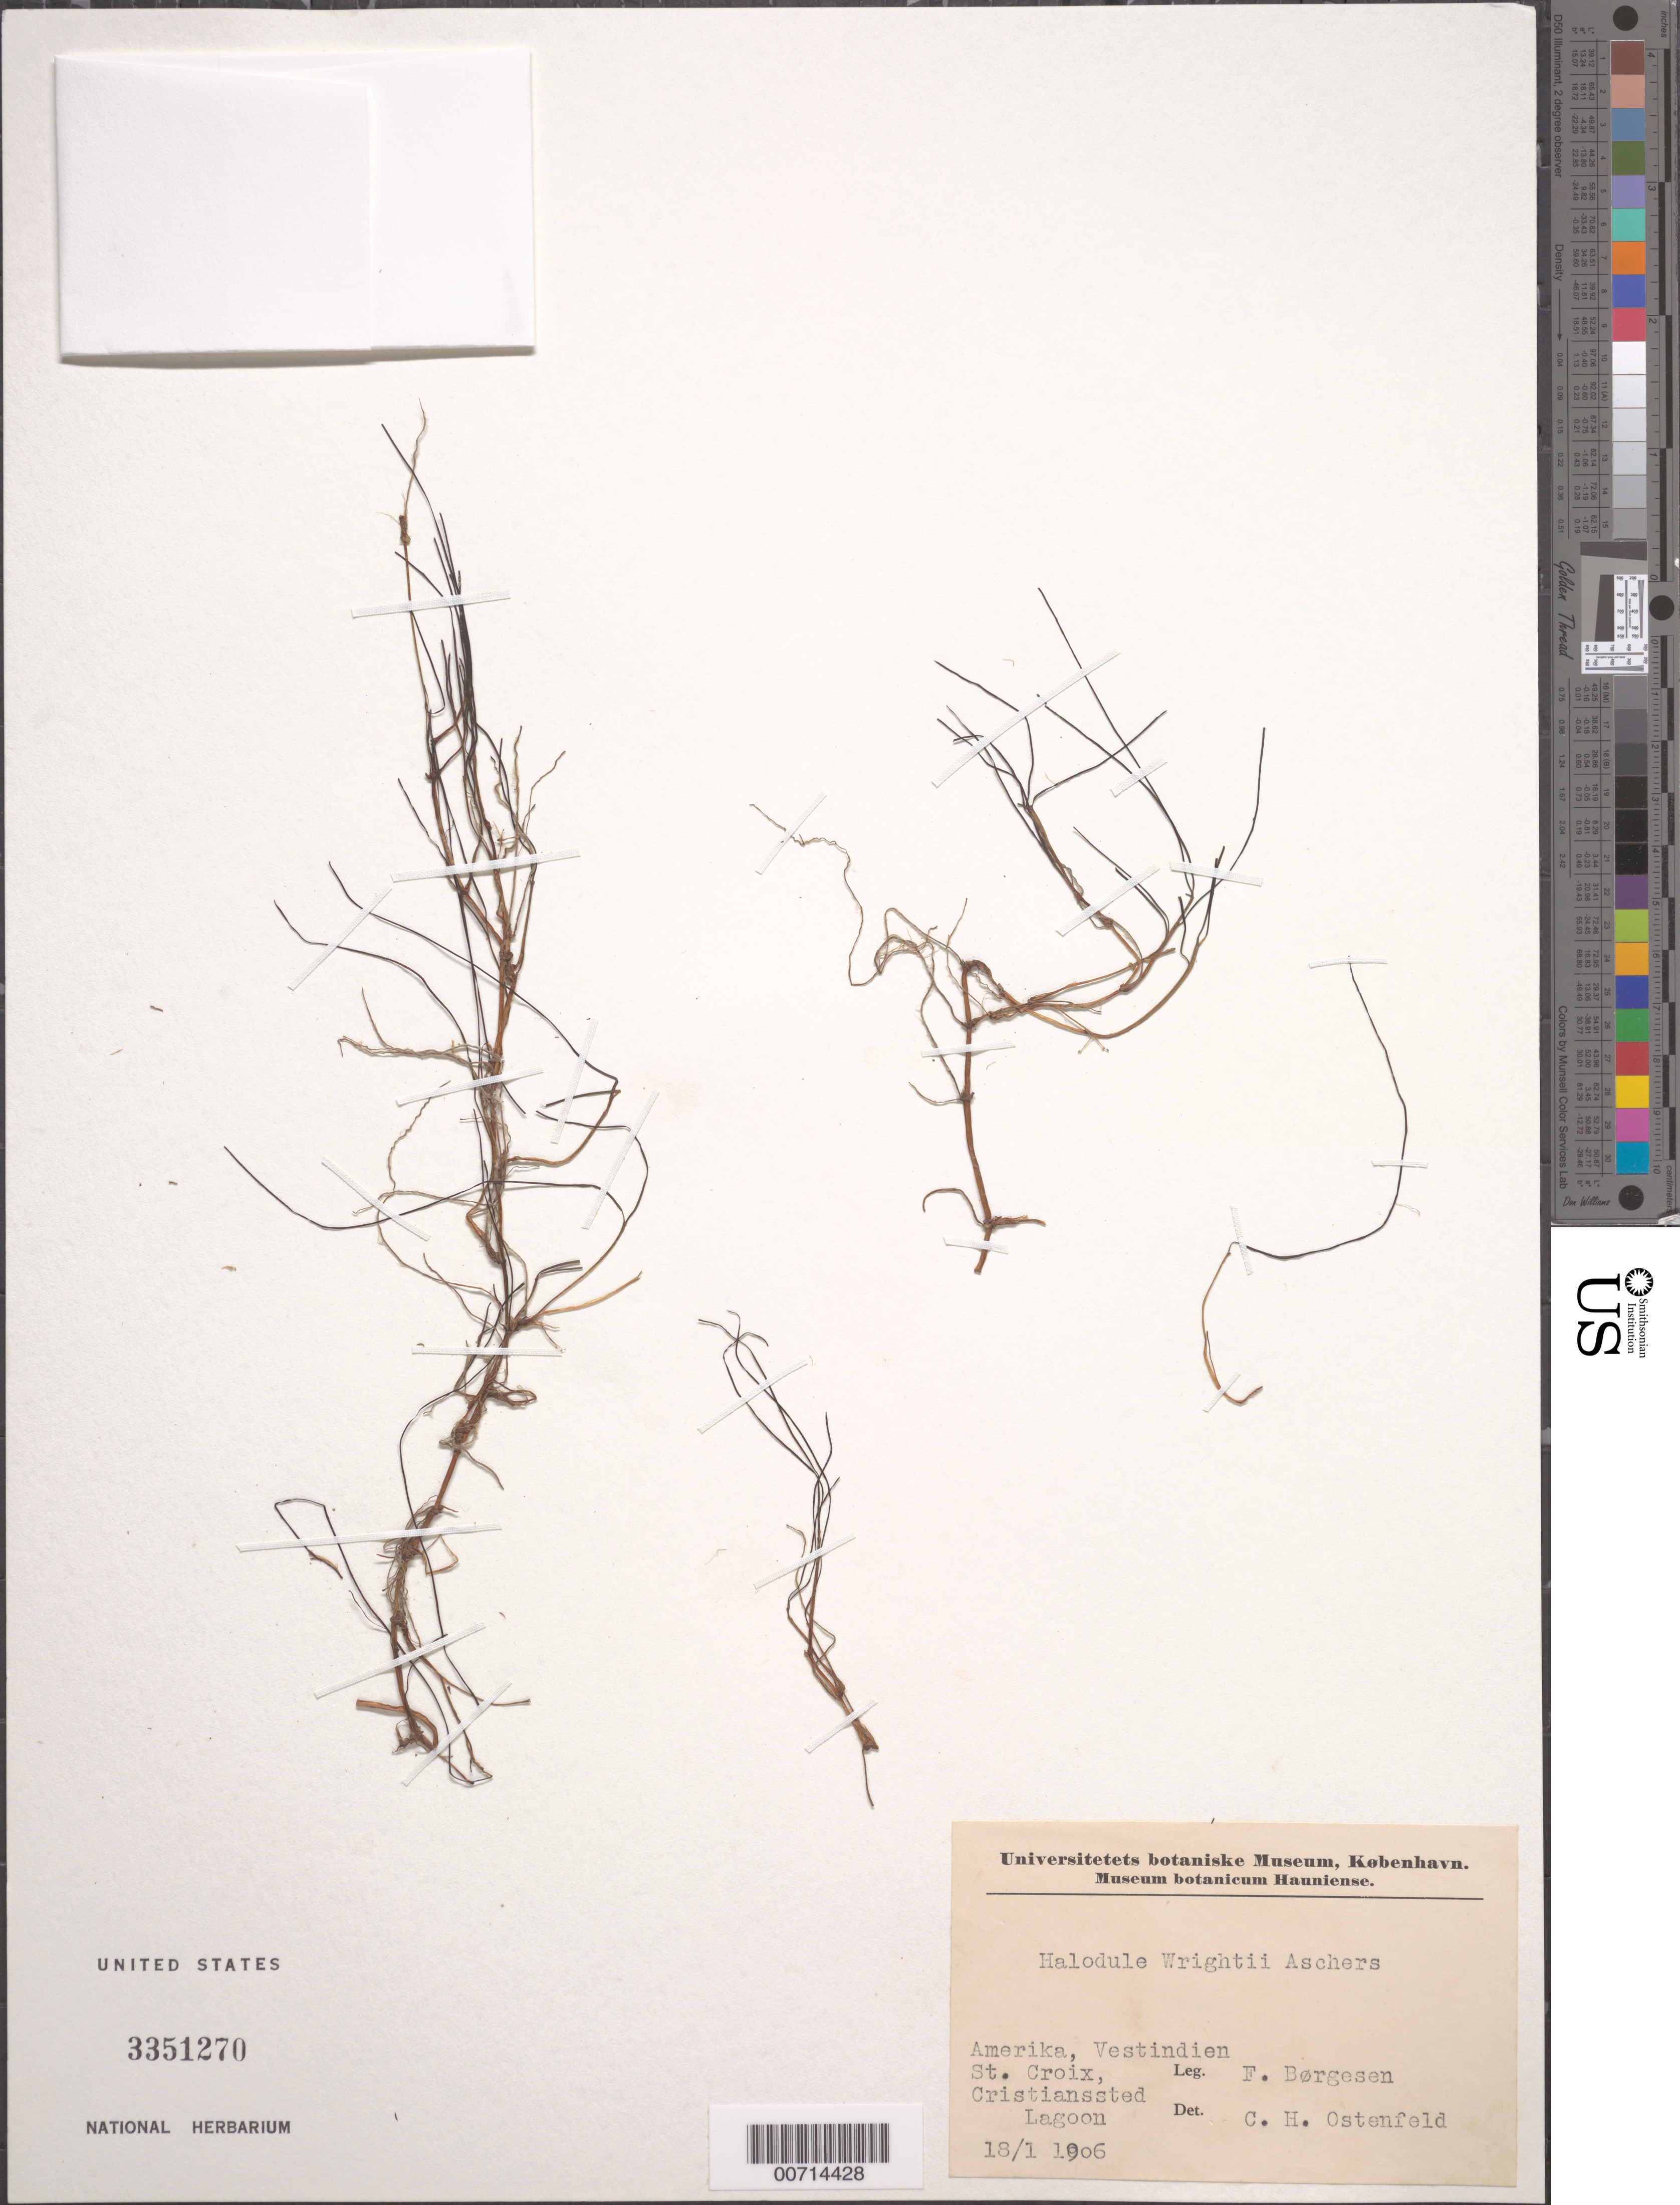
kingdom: Plantae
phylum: Tracheophyta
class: Liliopsida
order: Alismatales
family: Cymodoceaceae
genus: Halodule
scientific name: Halodule wrightii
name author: Asch.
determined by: Ostenfeld, C. H.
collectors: F. C. Børgesen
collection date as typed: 18 Jan 1906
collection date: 1906-01-18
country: U.S. Virgin Islands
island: St. Croix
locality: Christiansted Lagoon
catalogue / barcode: US 3351270